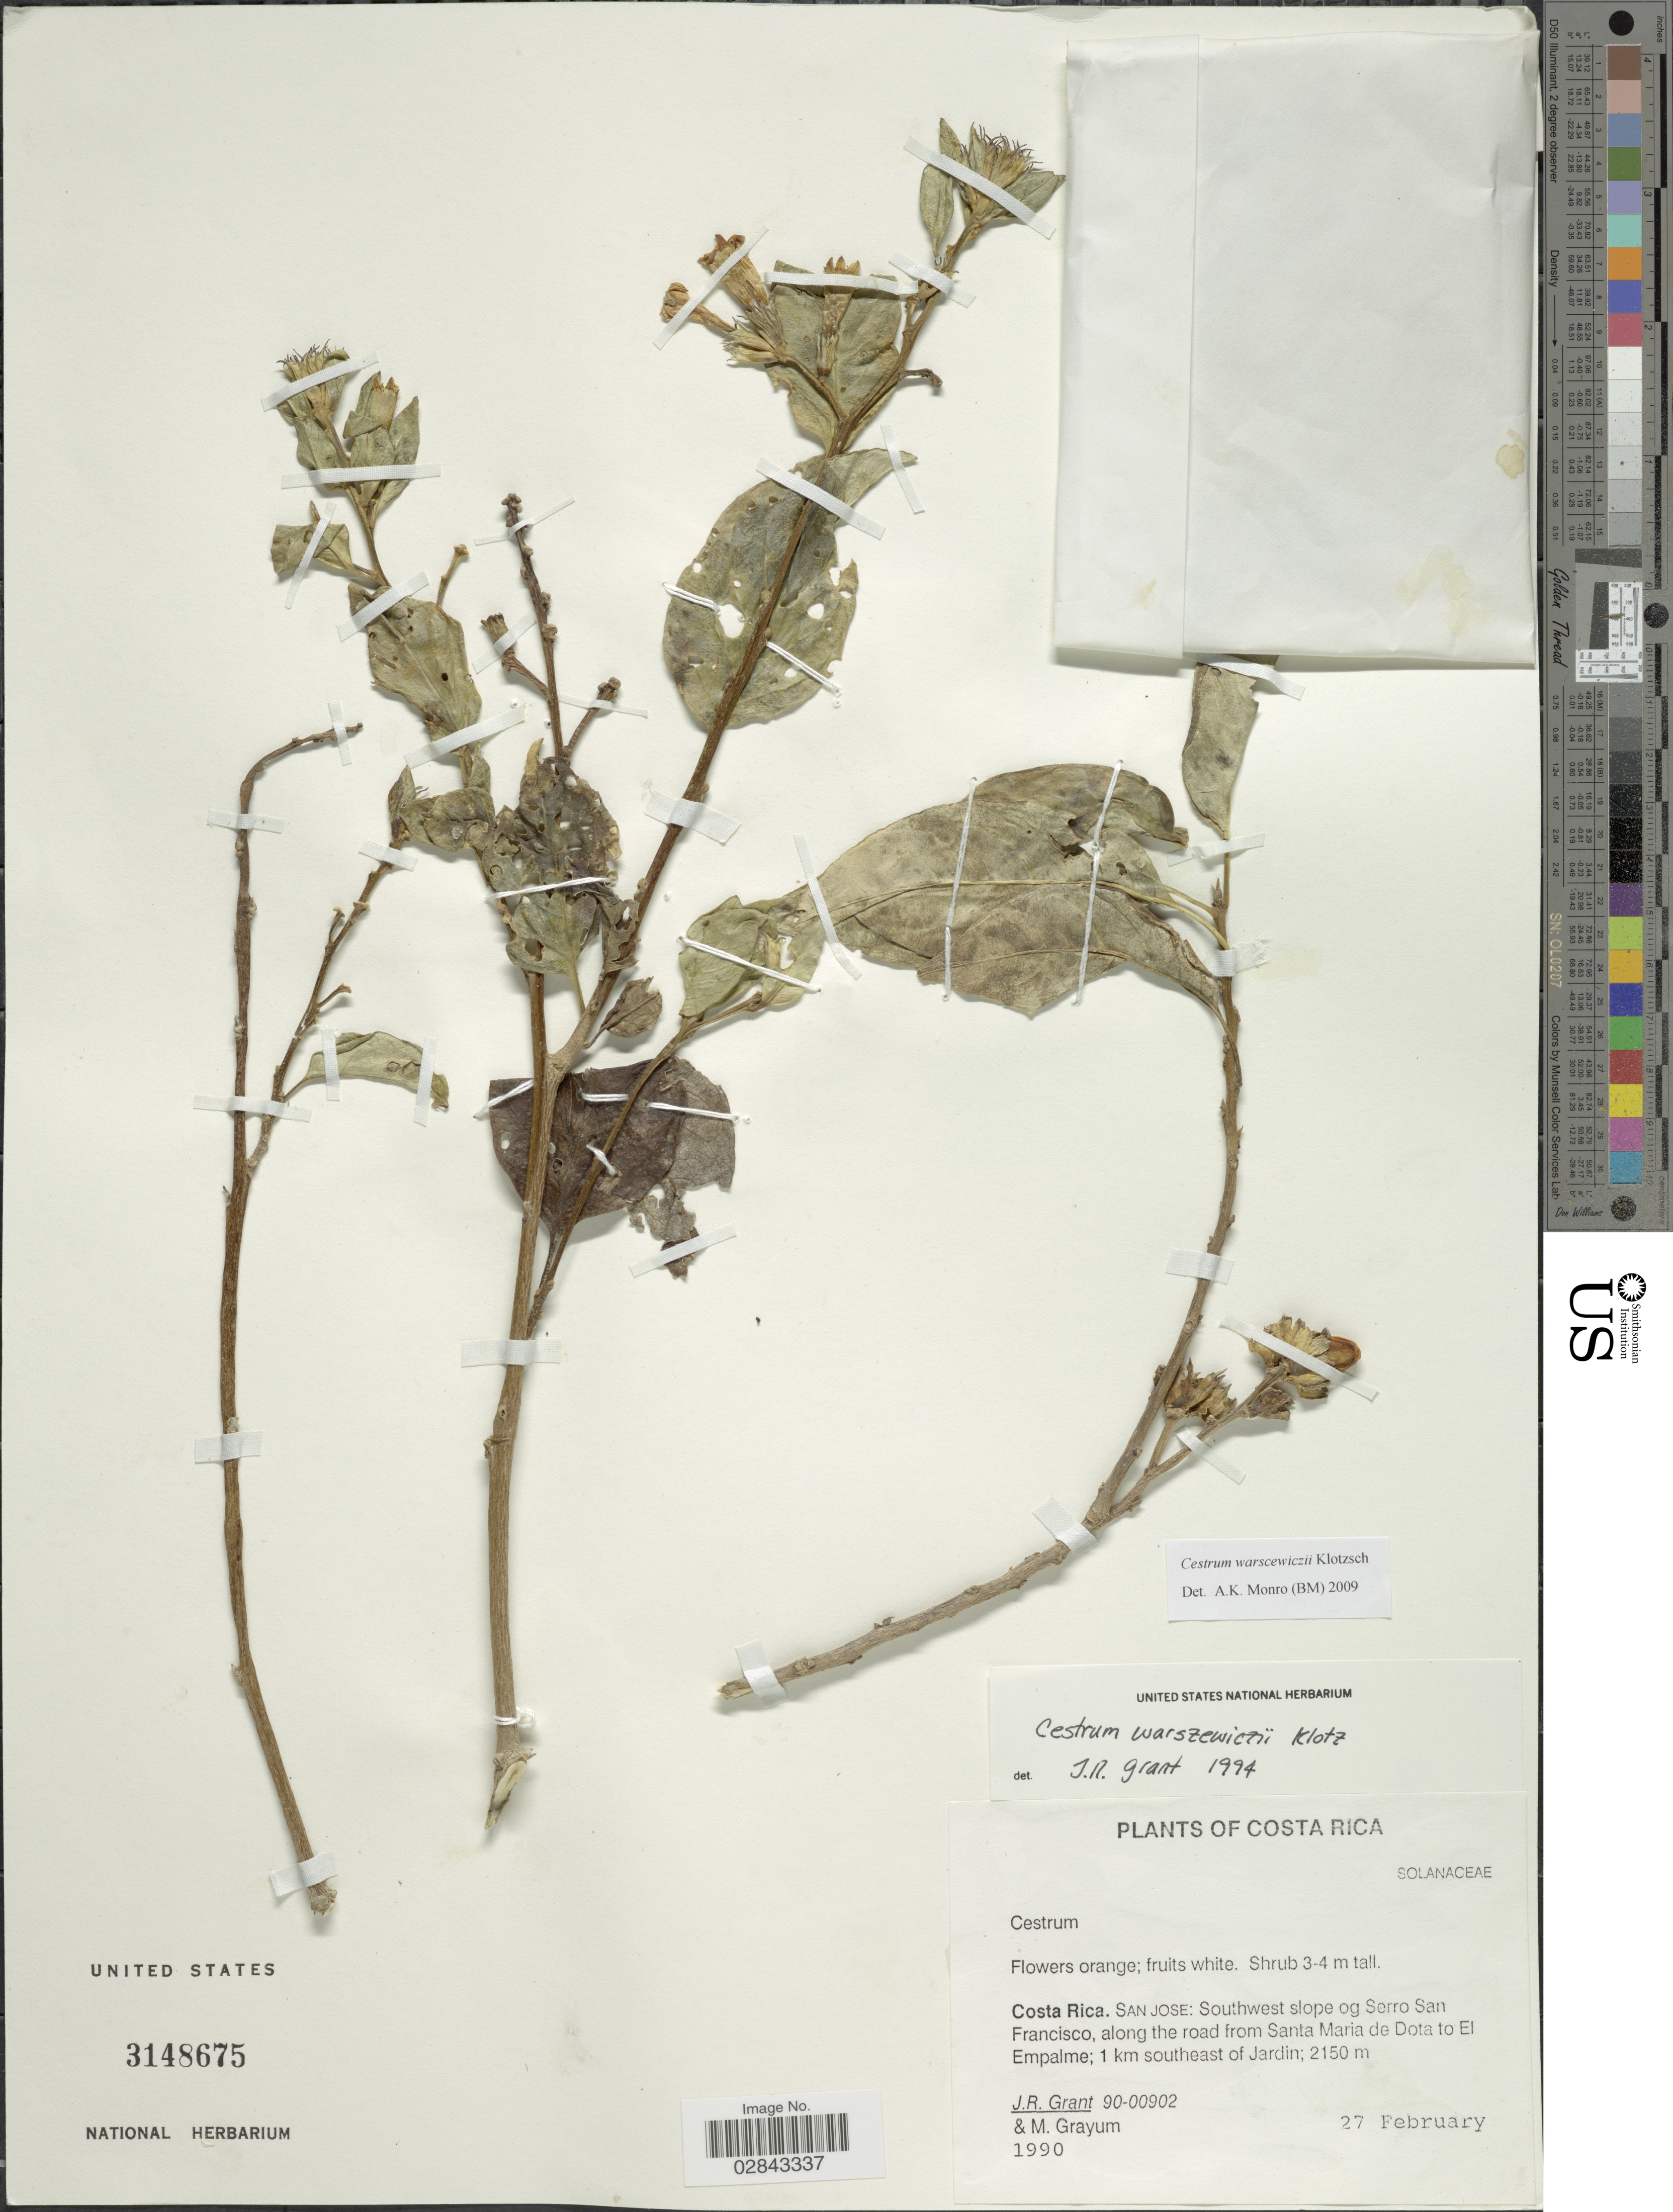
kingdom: Plantae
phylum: Tracheophyta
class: Magnoliopsida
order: Solanales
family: Solanaceae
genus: Cestrum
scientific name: Cestrum aurantiacum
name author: Lindley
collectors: J. Grant & M. H. Grayum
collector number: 90-00902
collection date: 1990-02-27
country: Costa Rica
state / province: San José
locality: Southwest slope og Serro San Francisco, along the road from Santa Maria de Dota to El Empalme; 1 km southeast of Jardin.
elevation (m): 2150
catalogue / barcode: US 3148675